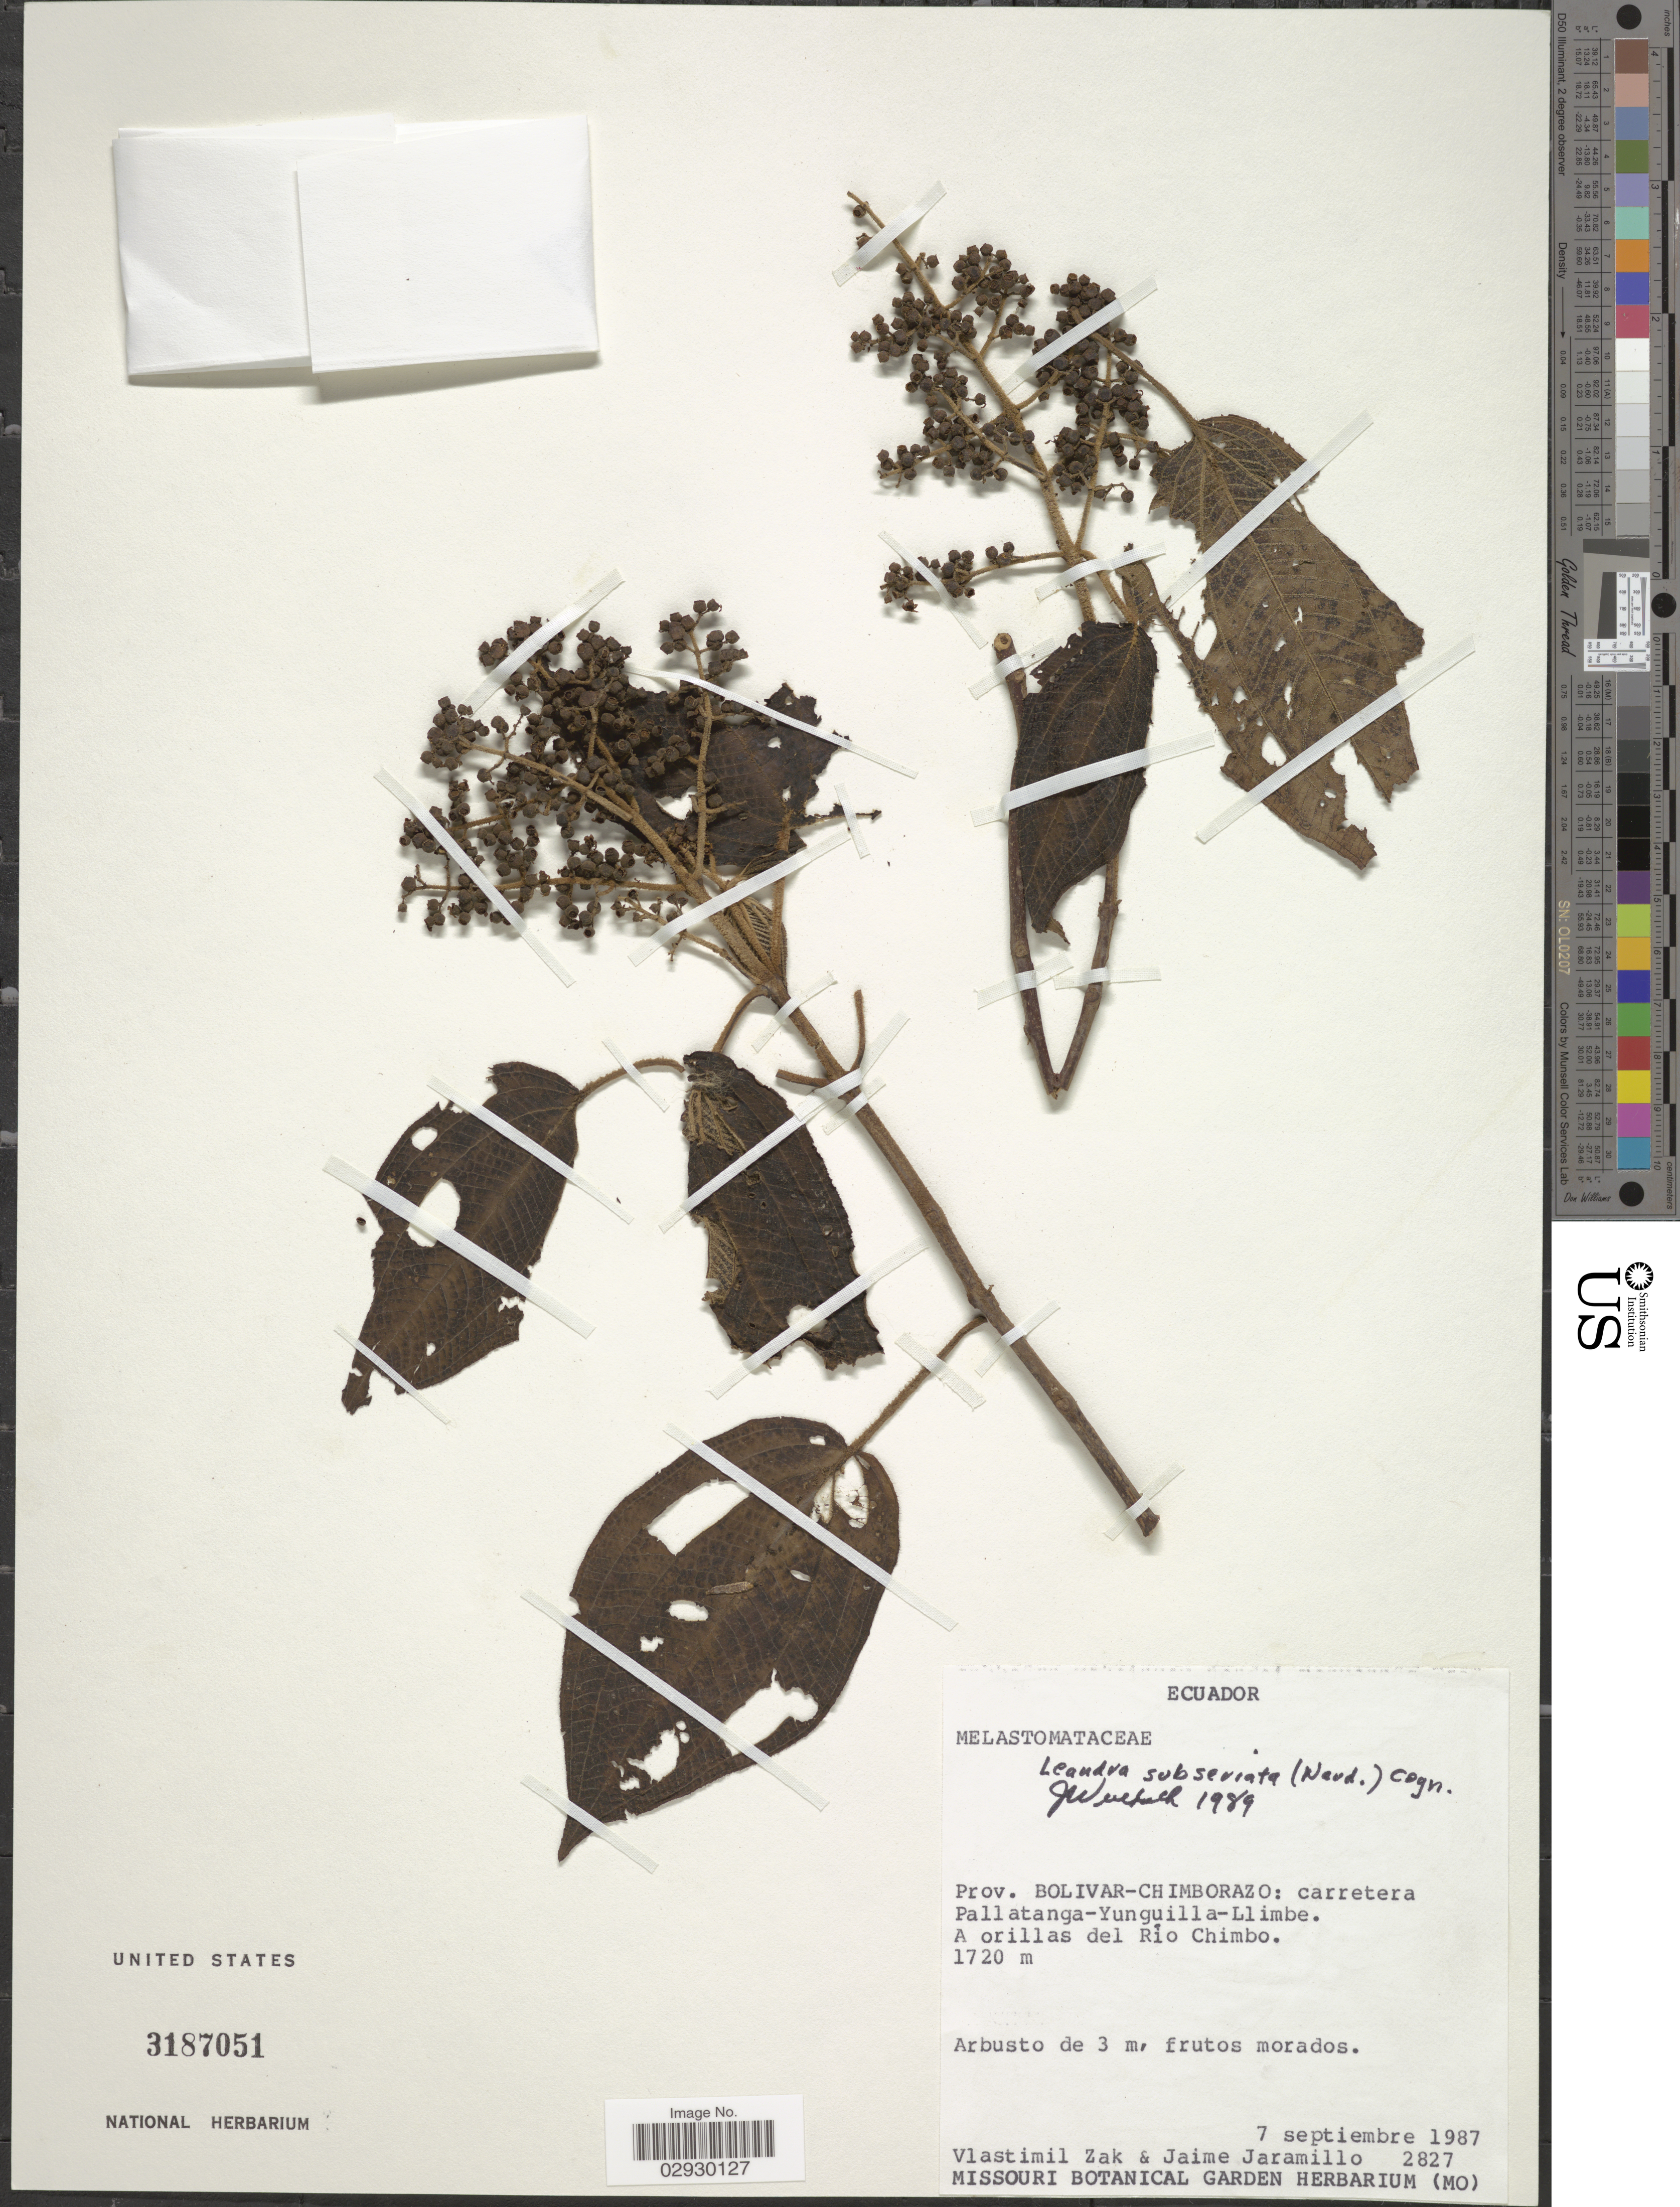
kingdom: Plantae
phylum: Tracheophyta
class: Magnoliopsida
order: Myrtales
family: Melastomataceae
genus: Leandra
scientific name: Leandra subseriata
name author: (Naudin) Cogn.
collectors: V. Zak & J. Jaramillo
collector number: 2827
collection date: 1987-09-07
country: Ecuador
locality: Prov. Bolivar-Chimborazo: carretera Pallatanga-Yunguilla-Llimbe. A orillas del Río Chimbo.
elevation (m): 1720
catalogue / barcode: US 3187051